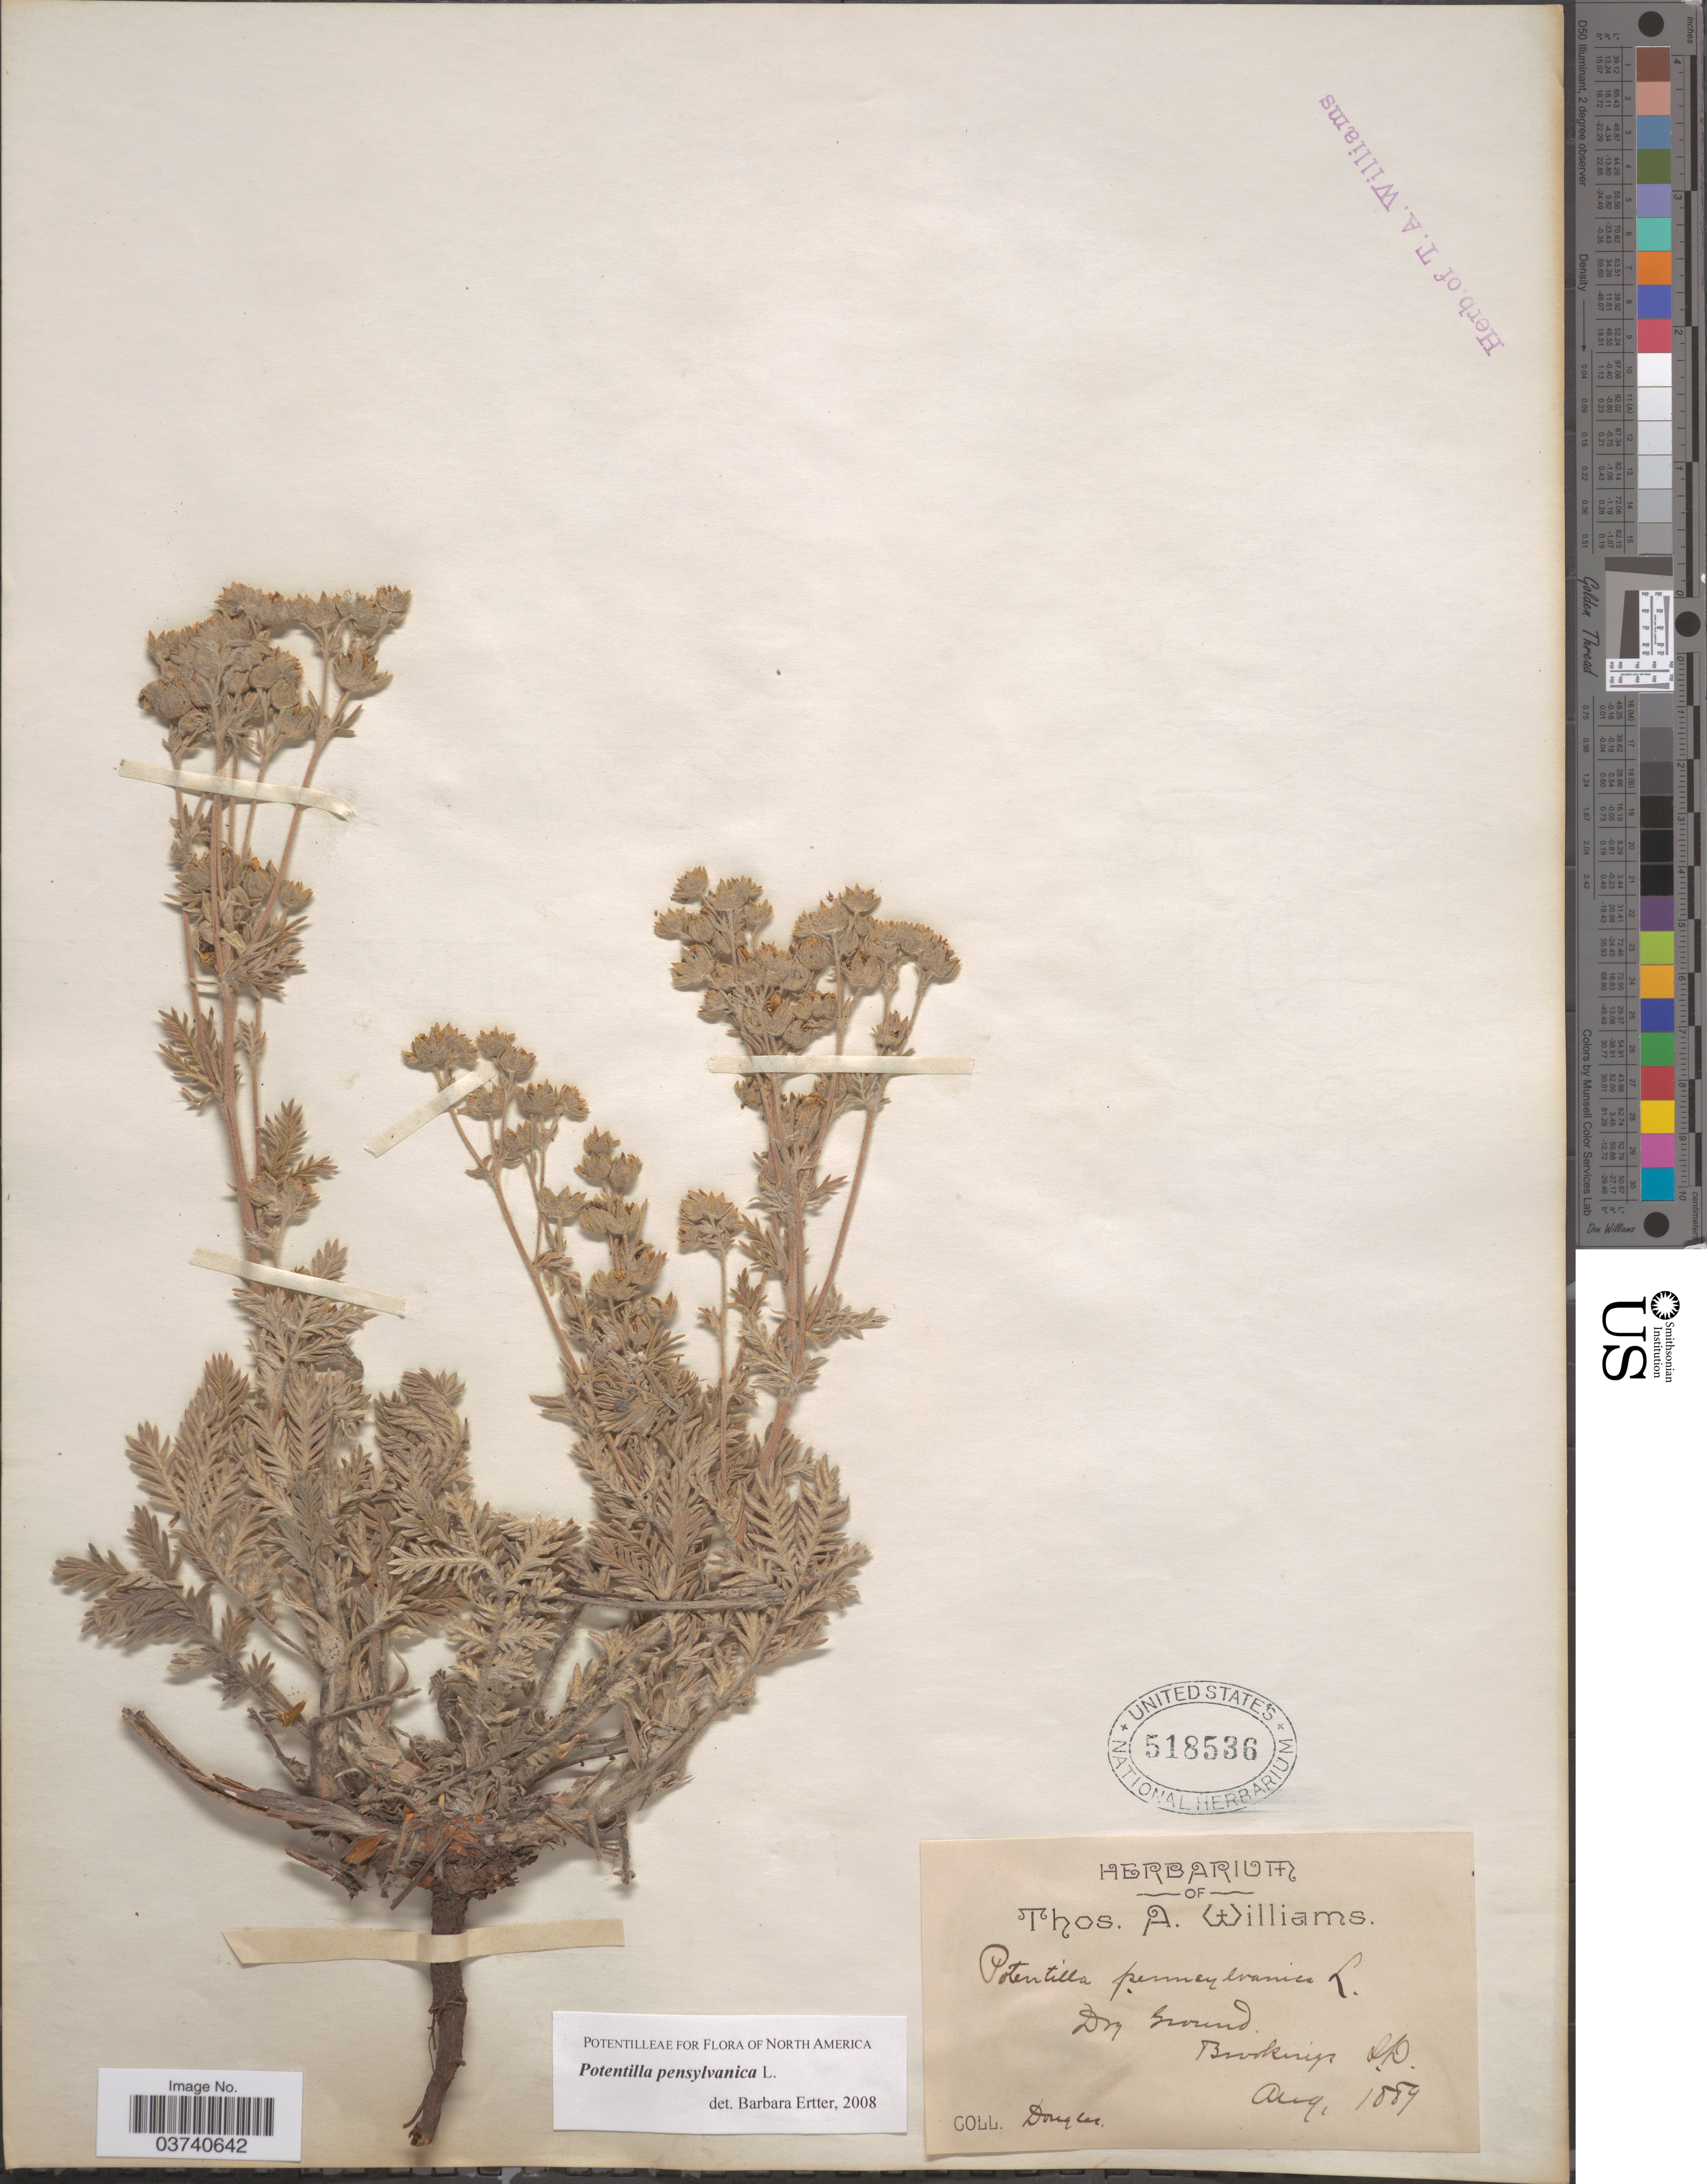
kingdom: Plantae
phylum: Tracheophyta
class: Magnoliopsida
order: Rosales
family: Rosaceae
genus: Potentilla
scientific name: Potentilla pensylvanica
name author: L.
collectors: P. Douglas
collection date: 1889-08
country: United States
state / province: South Dakota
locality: Brookings.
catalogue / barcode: US 518536